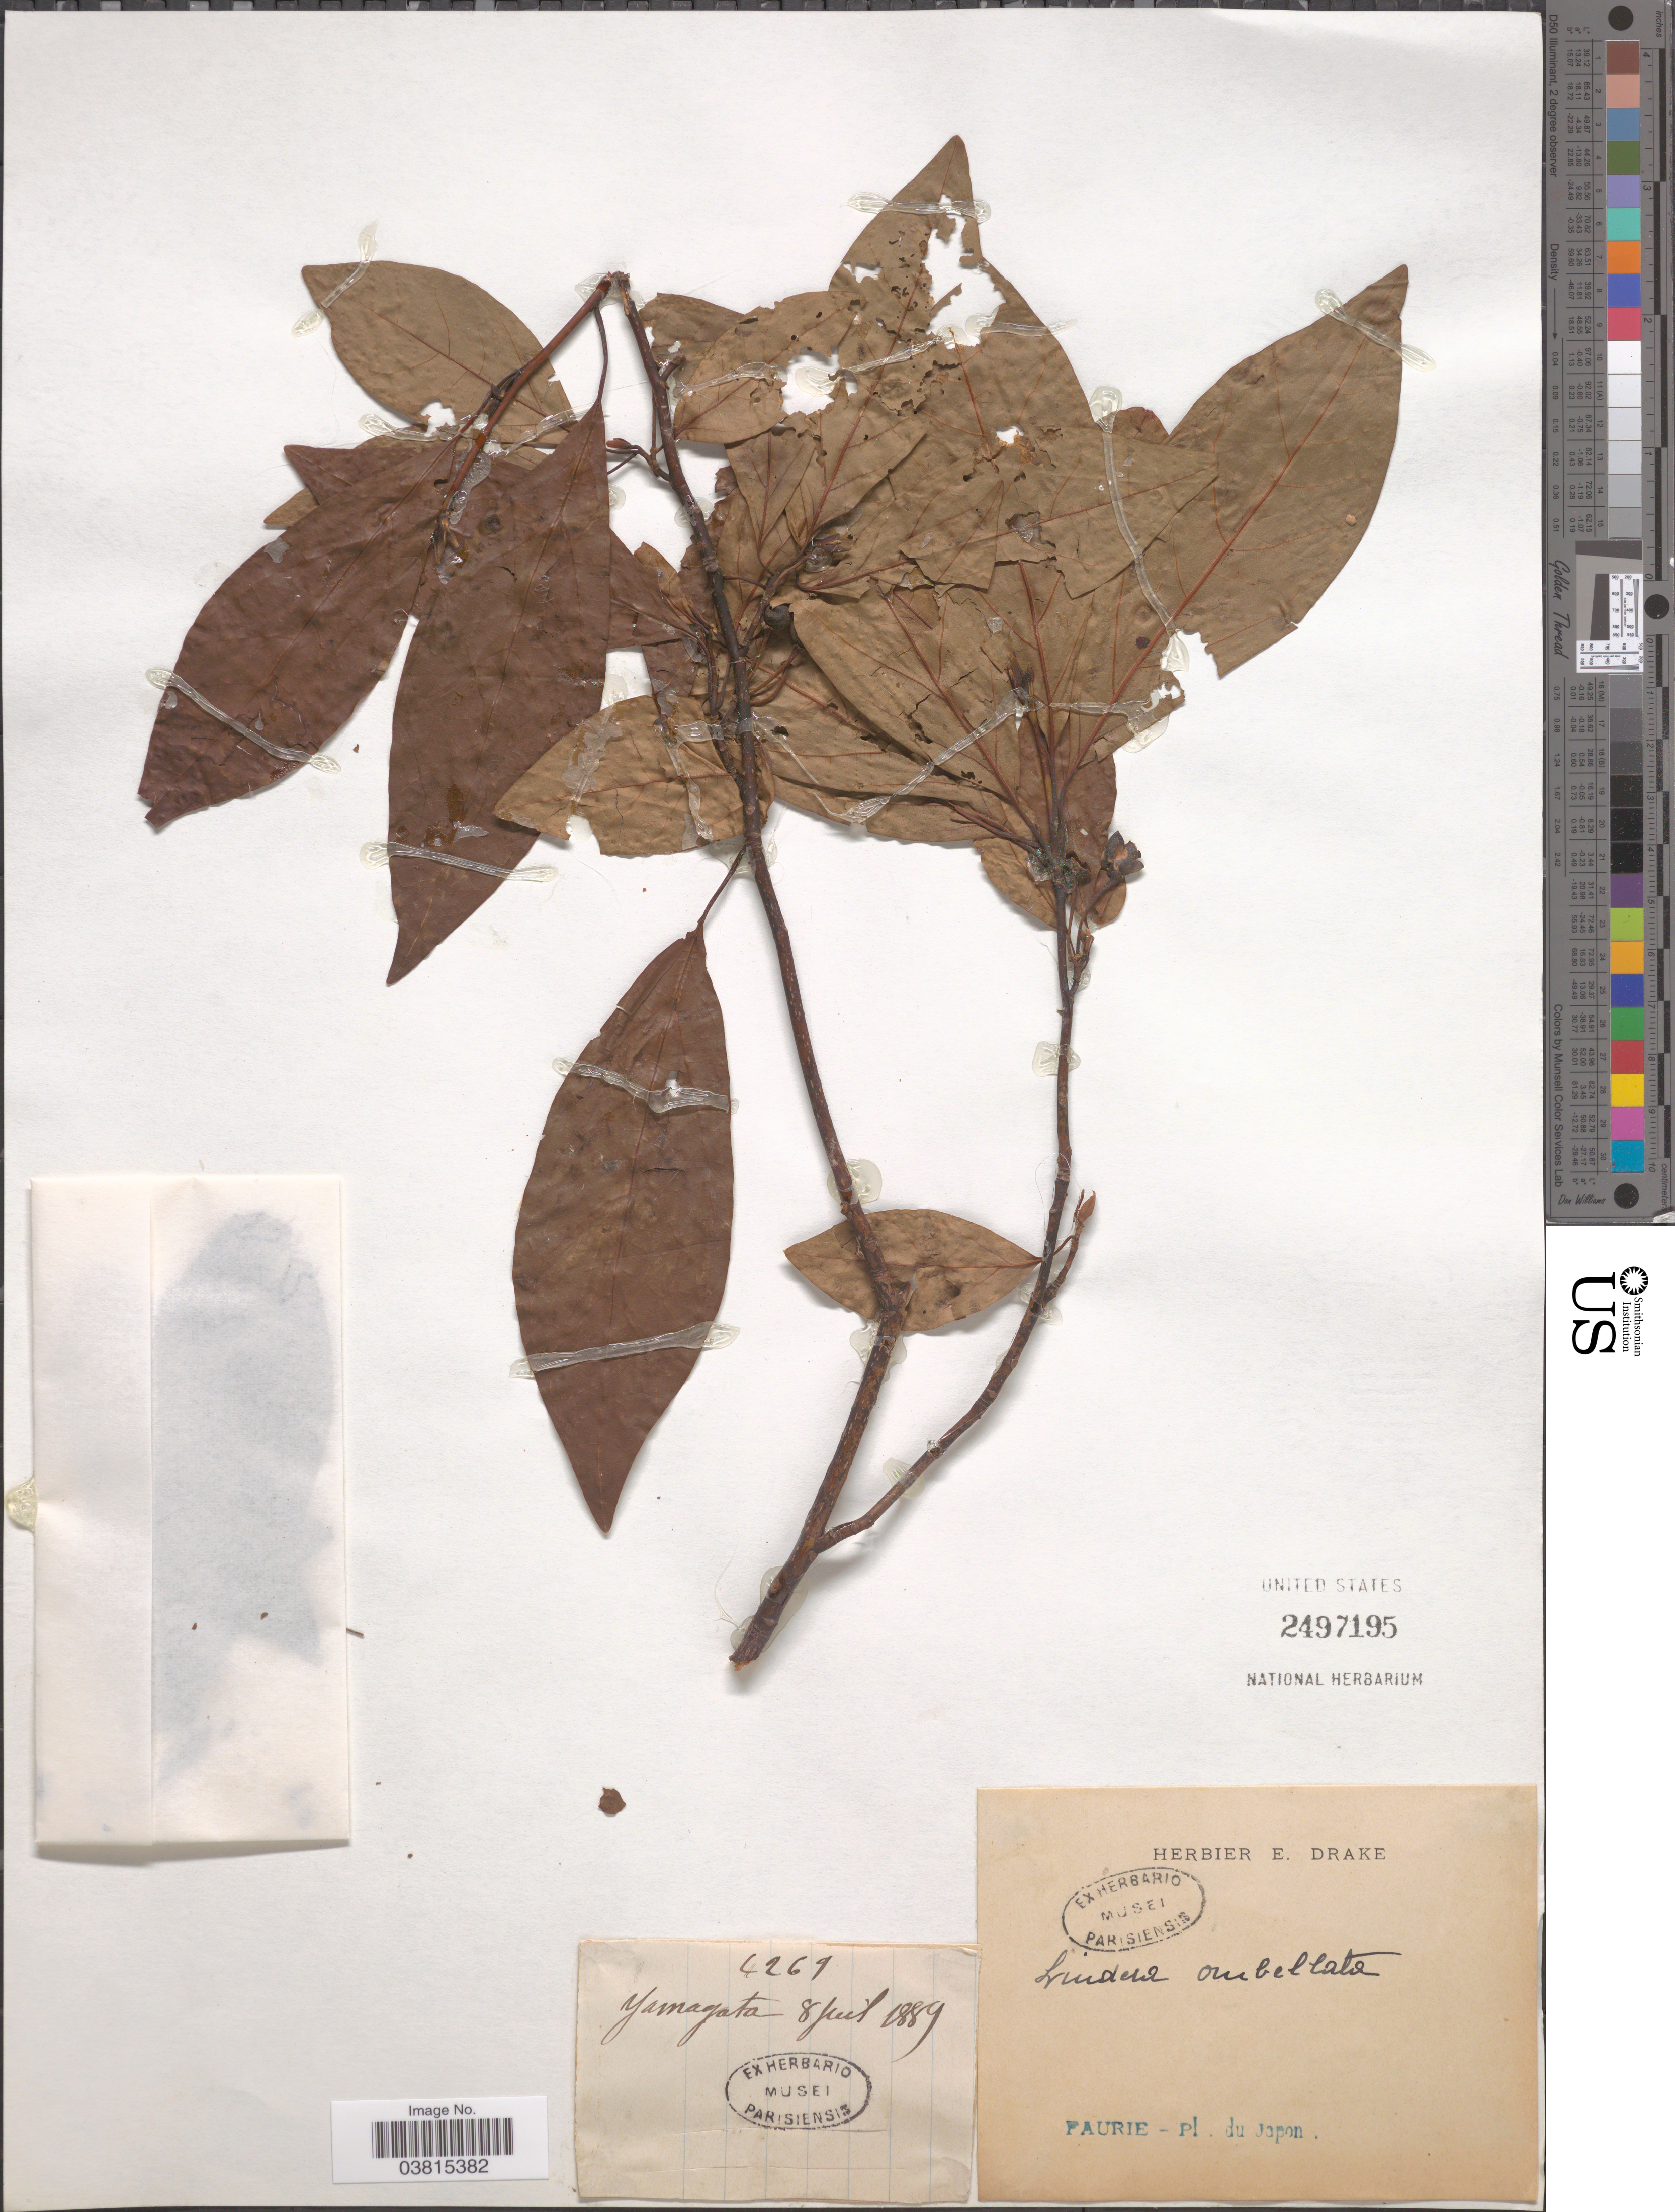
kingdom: Plantae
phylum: Tracheophyta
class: Magnoliopsida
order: Laurales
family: Lauraceae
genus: Lindera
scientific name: Lindera sp.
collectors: -. Faurie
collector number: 4269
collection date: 1889-07-08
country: Japan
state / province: Yamagata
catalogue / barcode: US 2497195